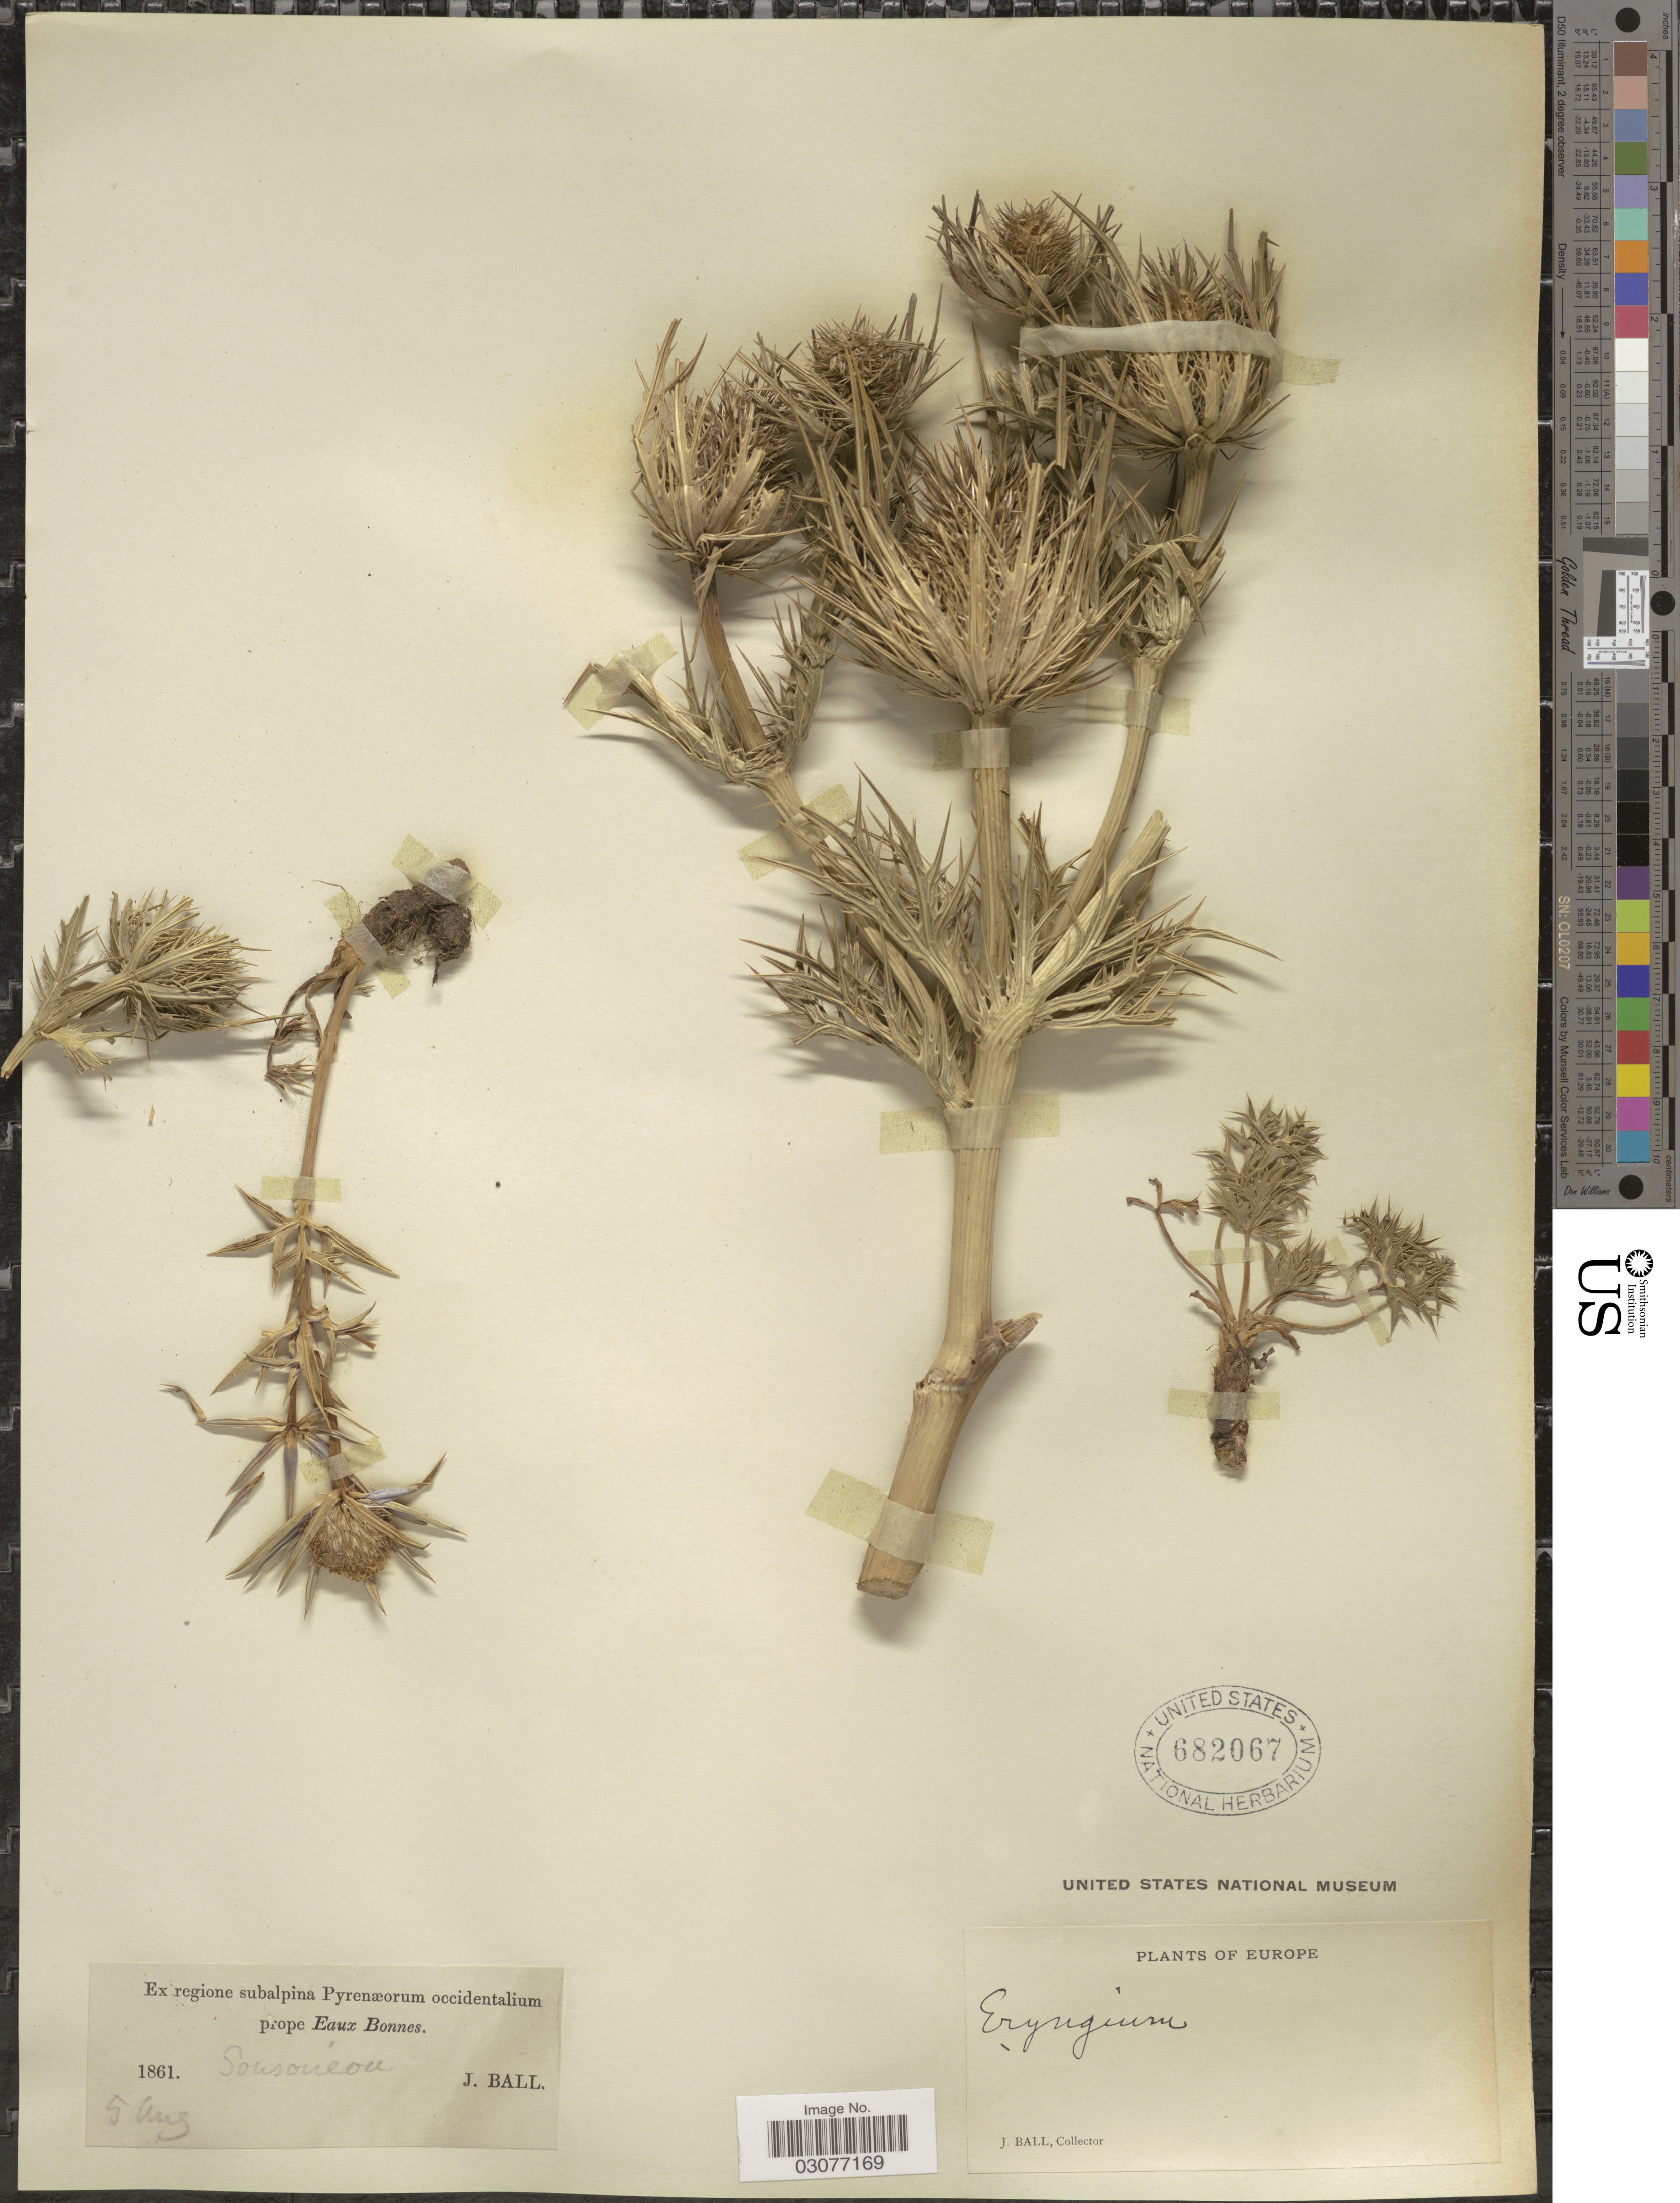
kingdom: Plantae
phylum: Tracheophyta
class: Magnoliopsida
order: Apiales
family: Apiaceae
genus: Eryngium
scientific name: Eryngium bourgatii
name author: Gouan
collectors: J. Ball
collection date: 1861-08-05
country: France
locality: Europe. Ex regione subalpina Pyrenæorum occidentalium prope Eaux Bonnes.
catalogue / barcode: US 682067